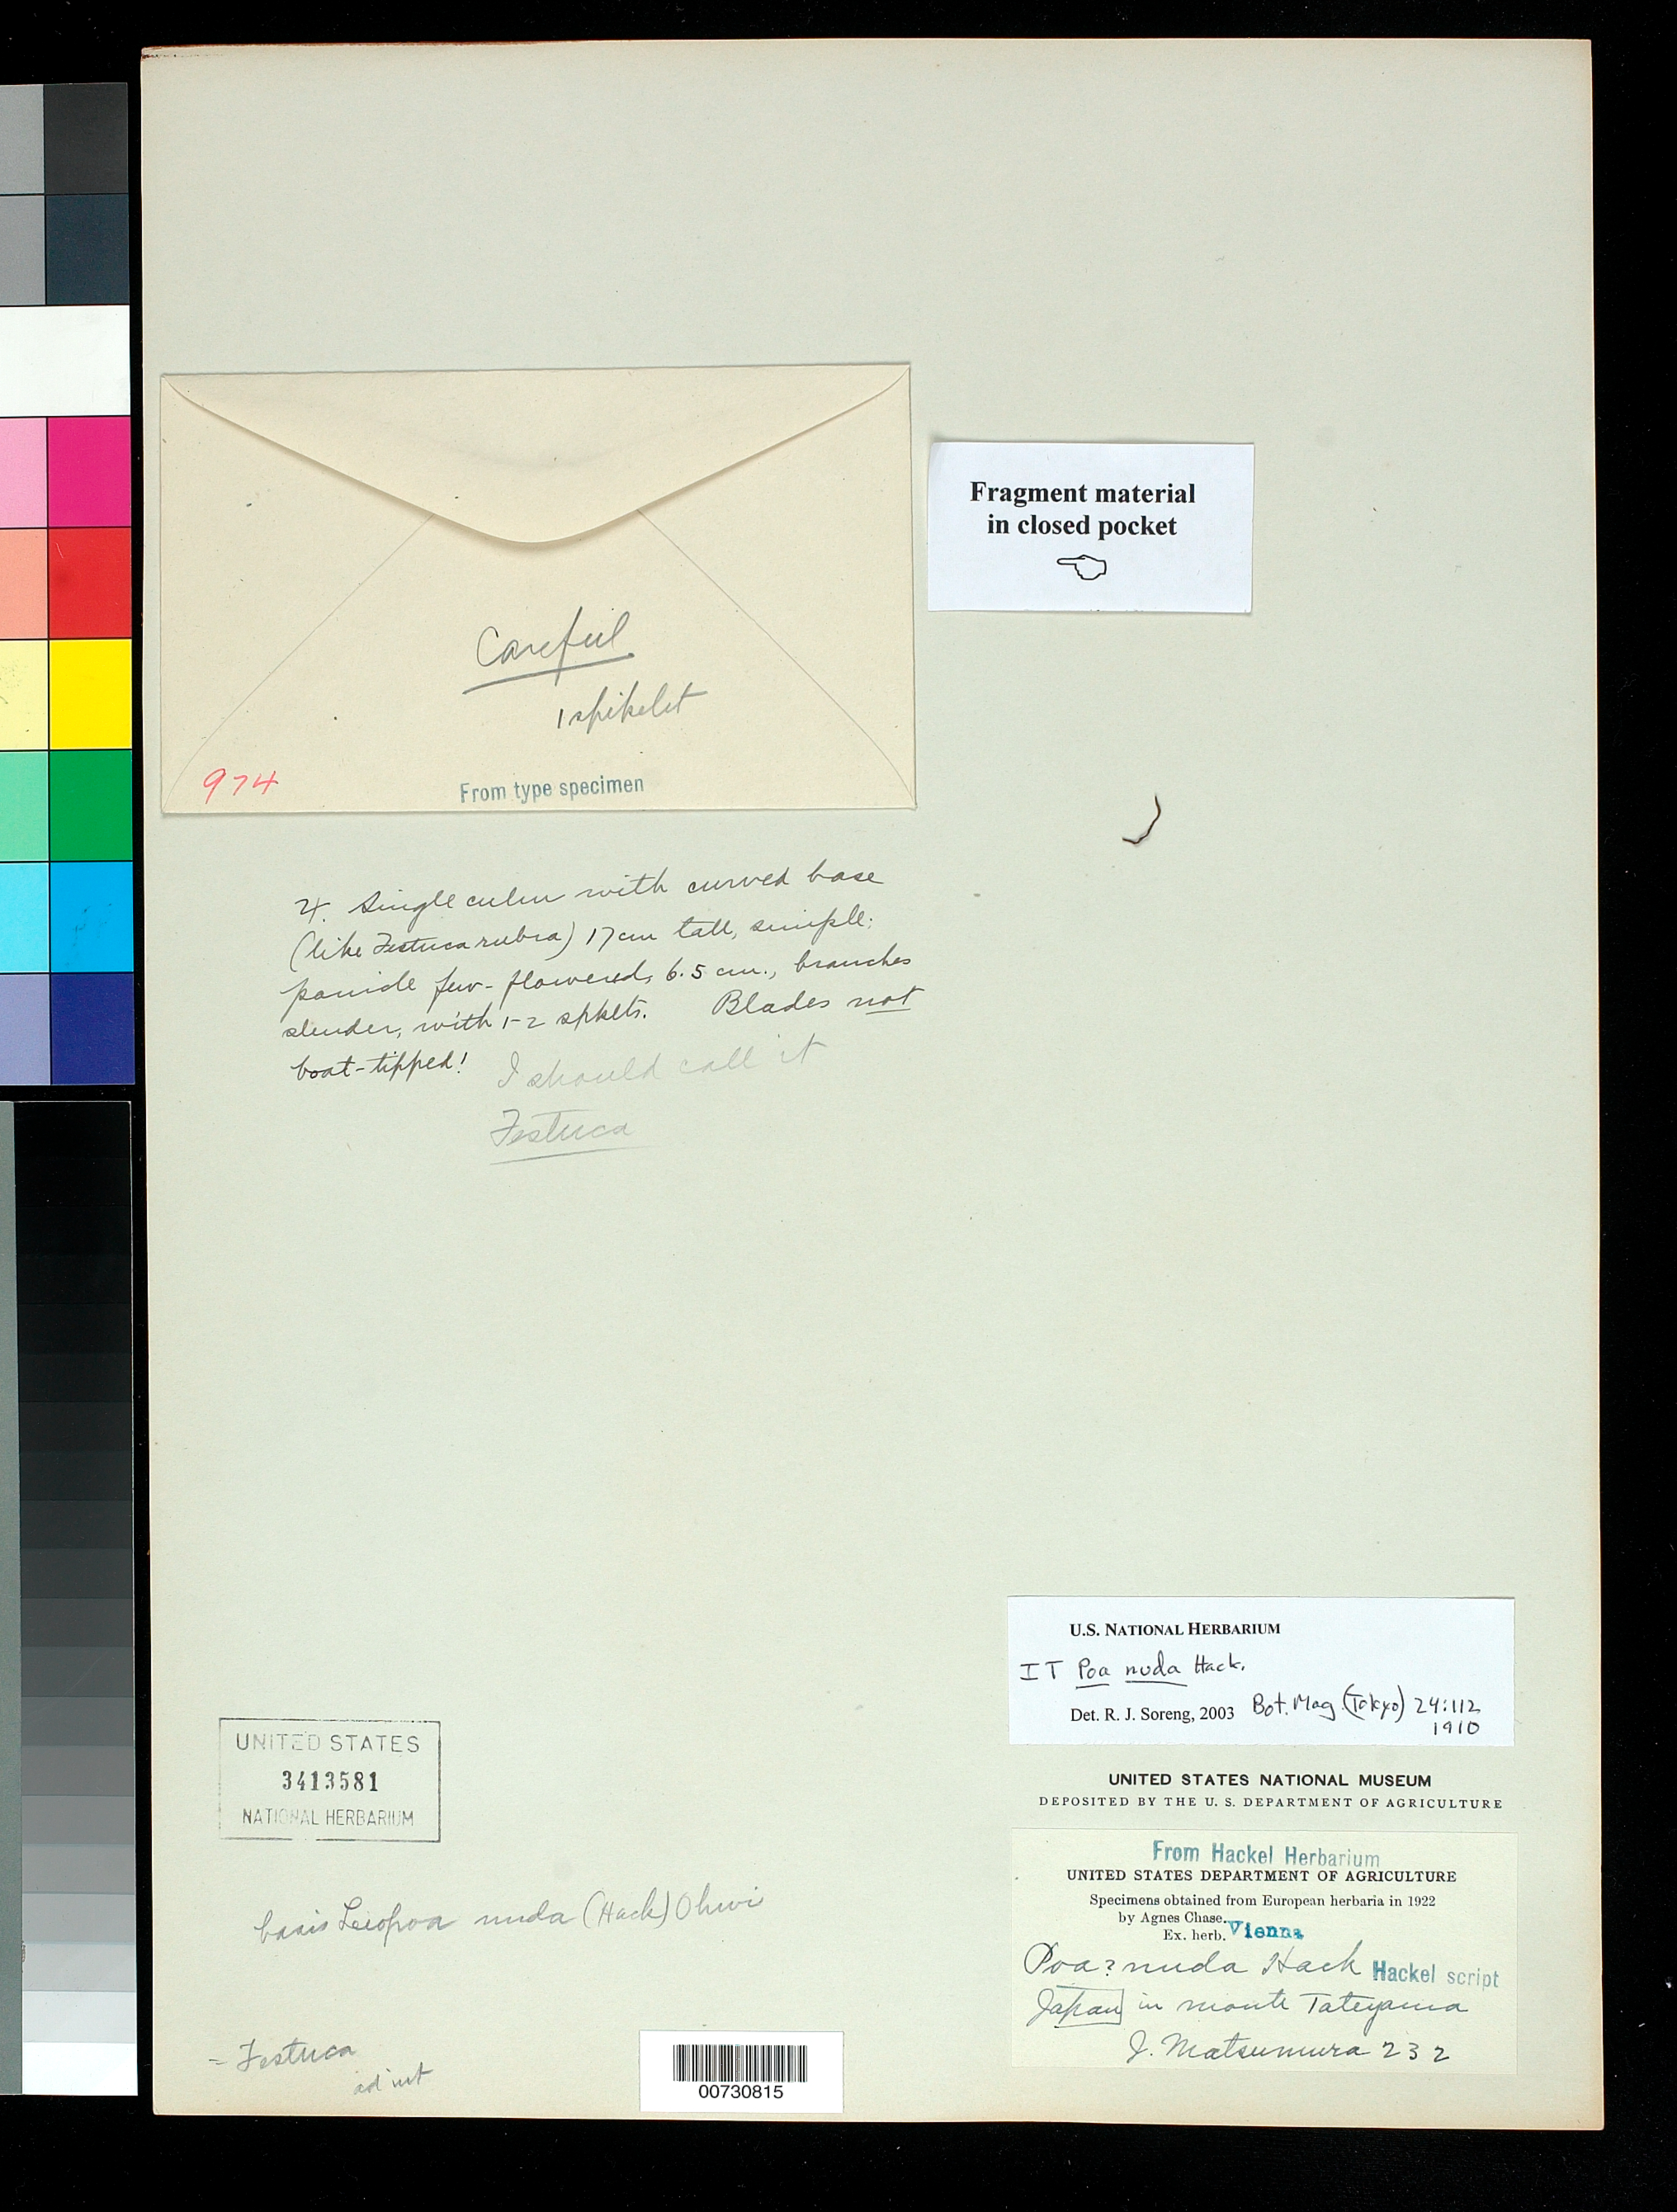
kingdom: Plantae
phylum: Tracheophyta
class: Liliopsida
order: Poales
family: Poaceae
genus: Poa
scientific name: Poa nuda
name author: Hack.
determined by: Soreng, Robert J., Research Associate (BOT), Smithsonian Institution - National Museum of Natural History (UNITED STATES)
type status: Isotype Fragment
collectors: J. Matsumura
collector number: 232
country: Japan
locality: In monte Tateyama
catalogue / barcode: US 3413581